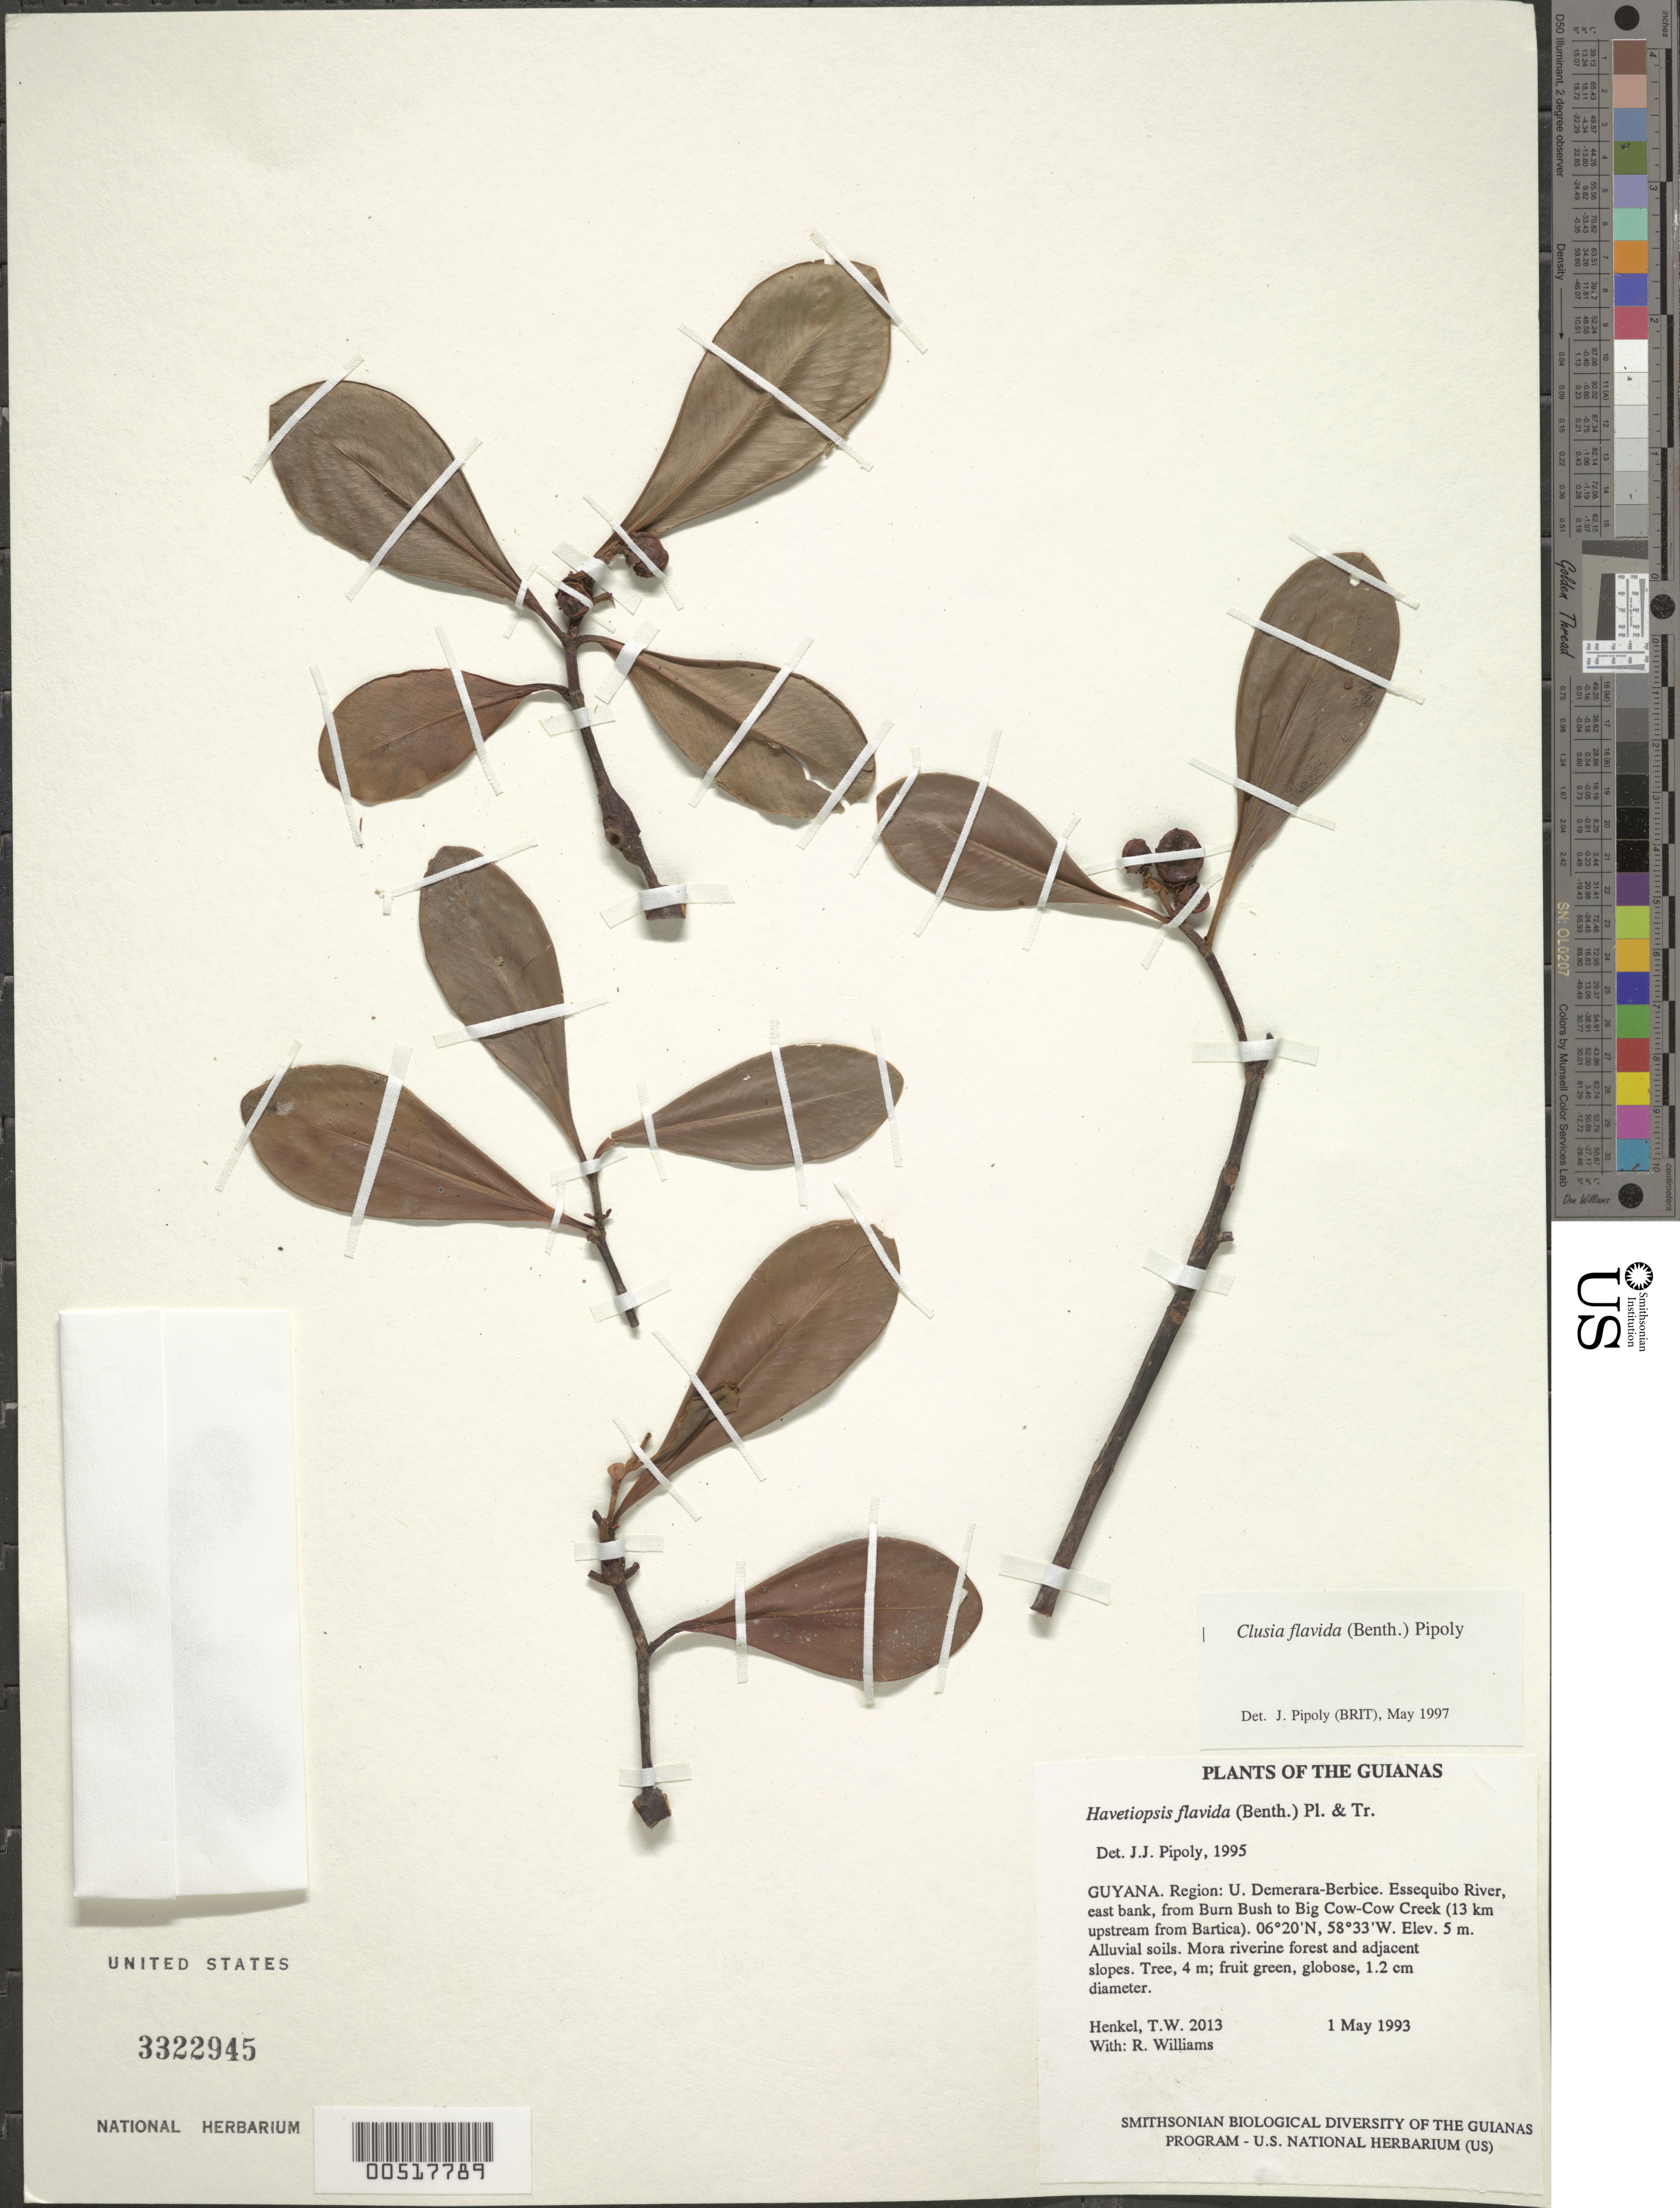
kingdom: Plantae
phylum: Tracheophyta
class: Magnoliopsida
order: Malpighiales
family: Clusiaceae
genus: Clusia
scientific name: Clusia flavida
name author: (Benth.) Pipoly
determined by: Pipoly, J. J., III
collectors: T. Henkel & R. Williams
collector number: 2013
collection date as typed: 1 May 1993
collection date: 1993-05-01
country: Guyana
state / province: U. Demerara-Berbice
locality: Essequibo R, E bank, from Burn Bush to Big Cow-Cow Cr. (13 km upstream from Bartica)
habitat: Alluvial soils. Mora riverine forest and adjacent slopes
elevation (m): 5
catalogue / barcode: US 3322945